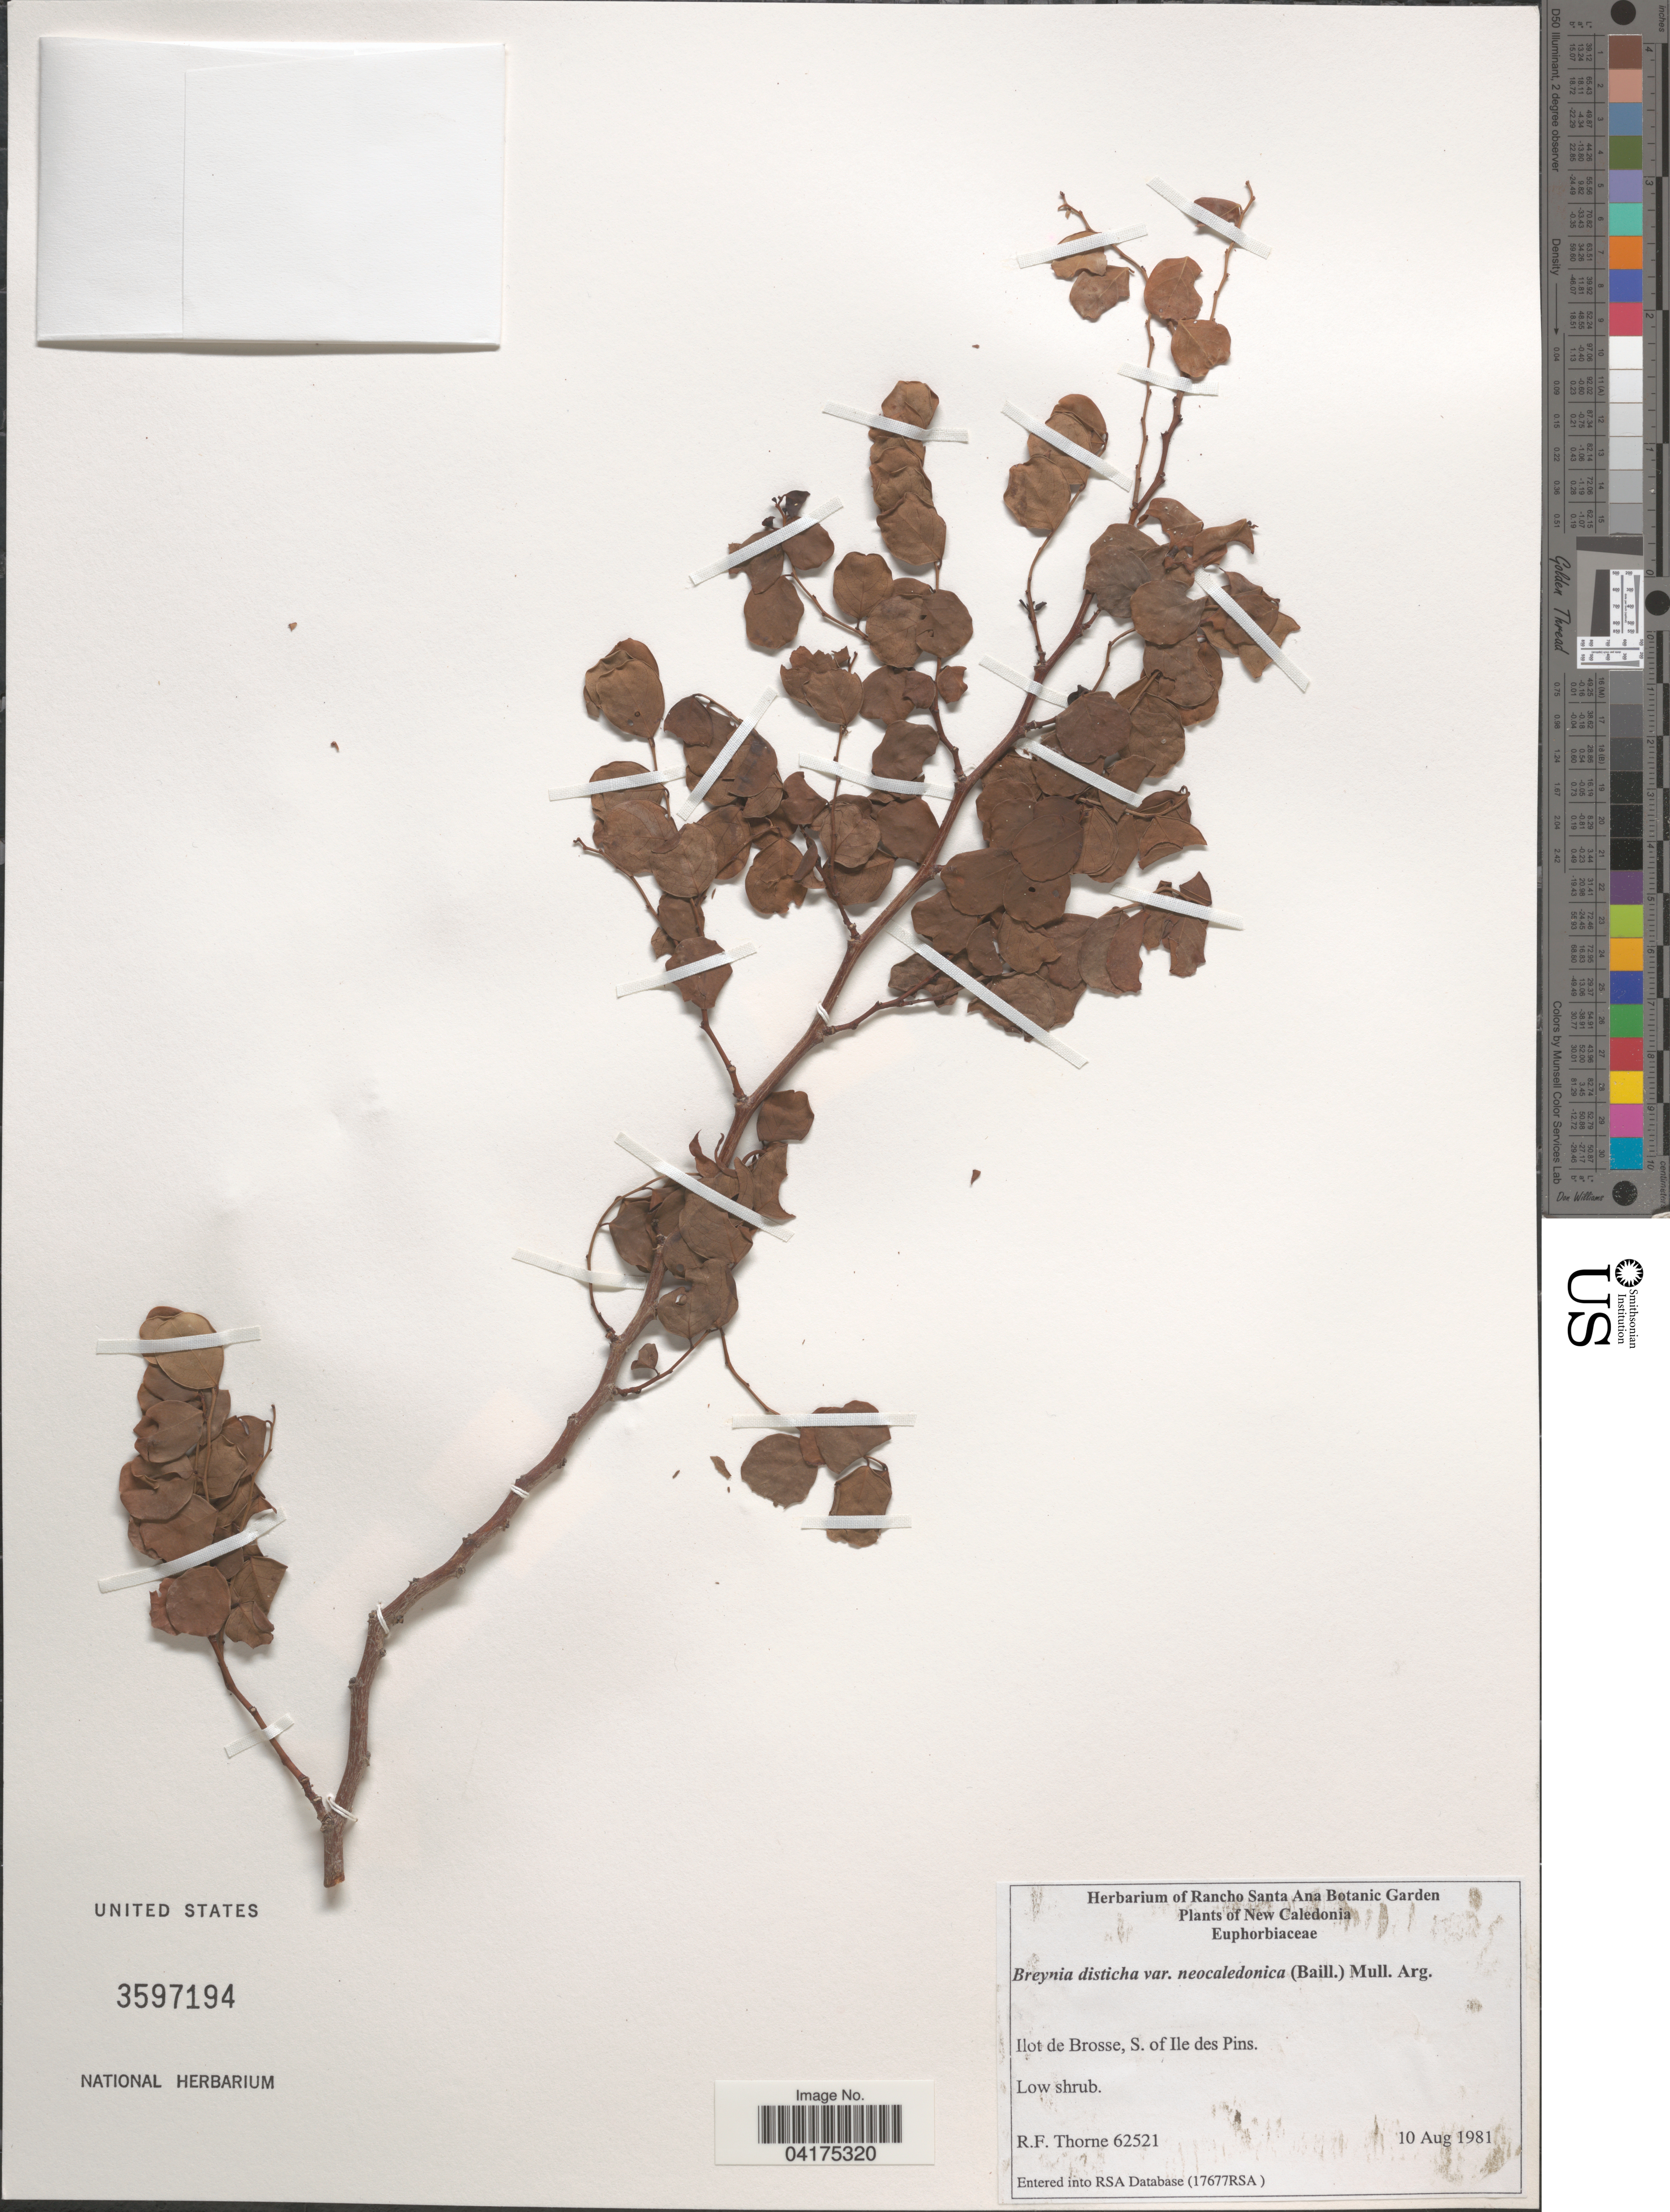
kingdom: Plantae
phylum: Tracheophyta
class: Magnoliopsida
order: Malpighiales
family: Phyllanthaceae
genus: Phyllanthus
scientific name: Phyllanthus nivosus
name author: W. Bull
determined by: Wagner, W. L., (BOT), Smithsonian Institution - National Museum of Natural History (UNITED STATES)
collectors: R. Thorne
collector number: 62521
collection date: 1981-08-10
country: New Caledonia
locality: Ilot de Brosse, S. of Ile des Pins.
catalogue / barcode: US 3597194